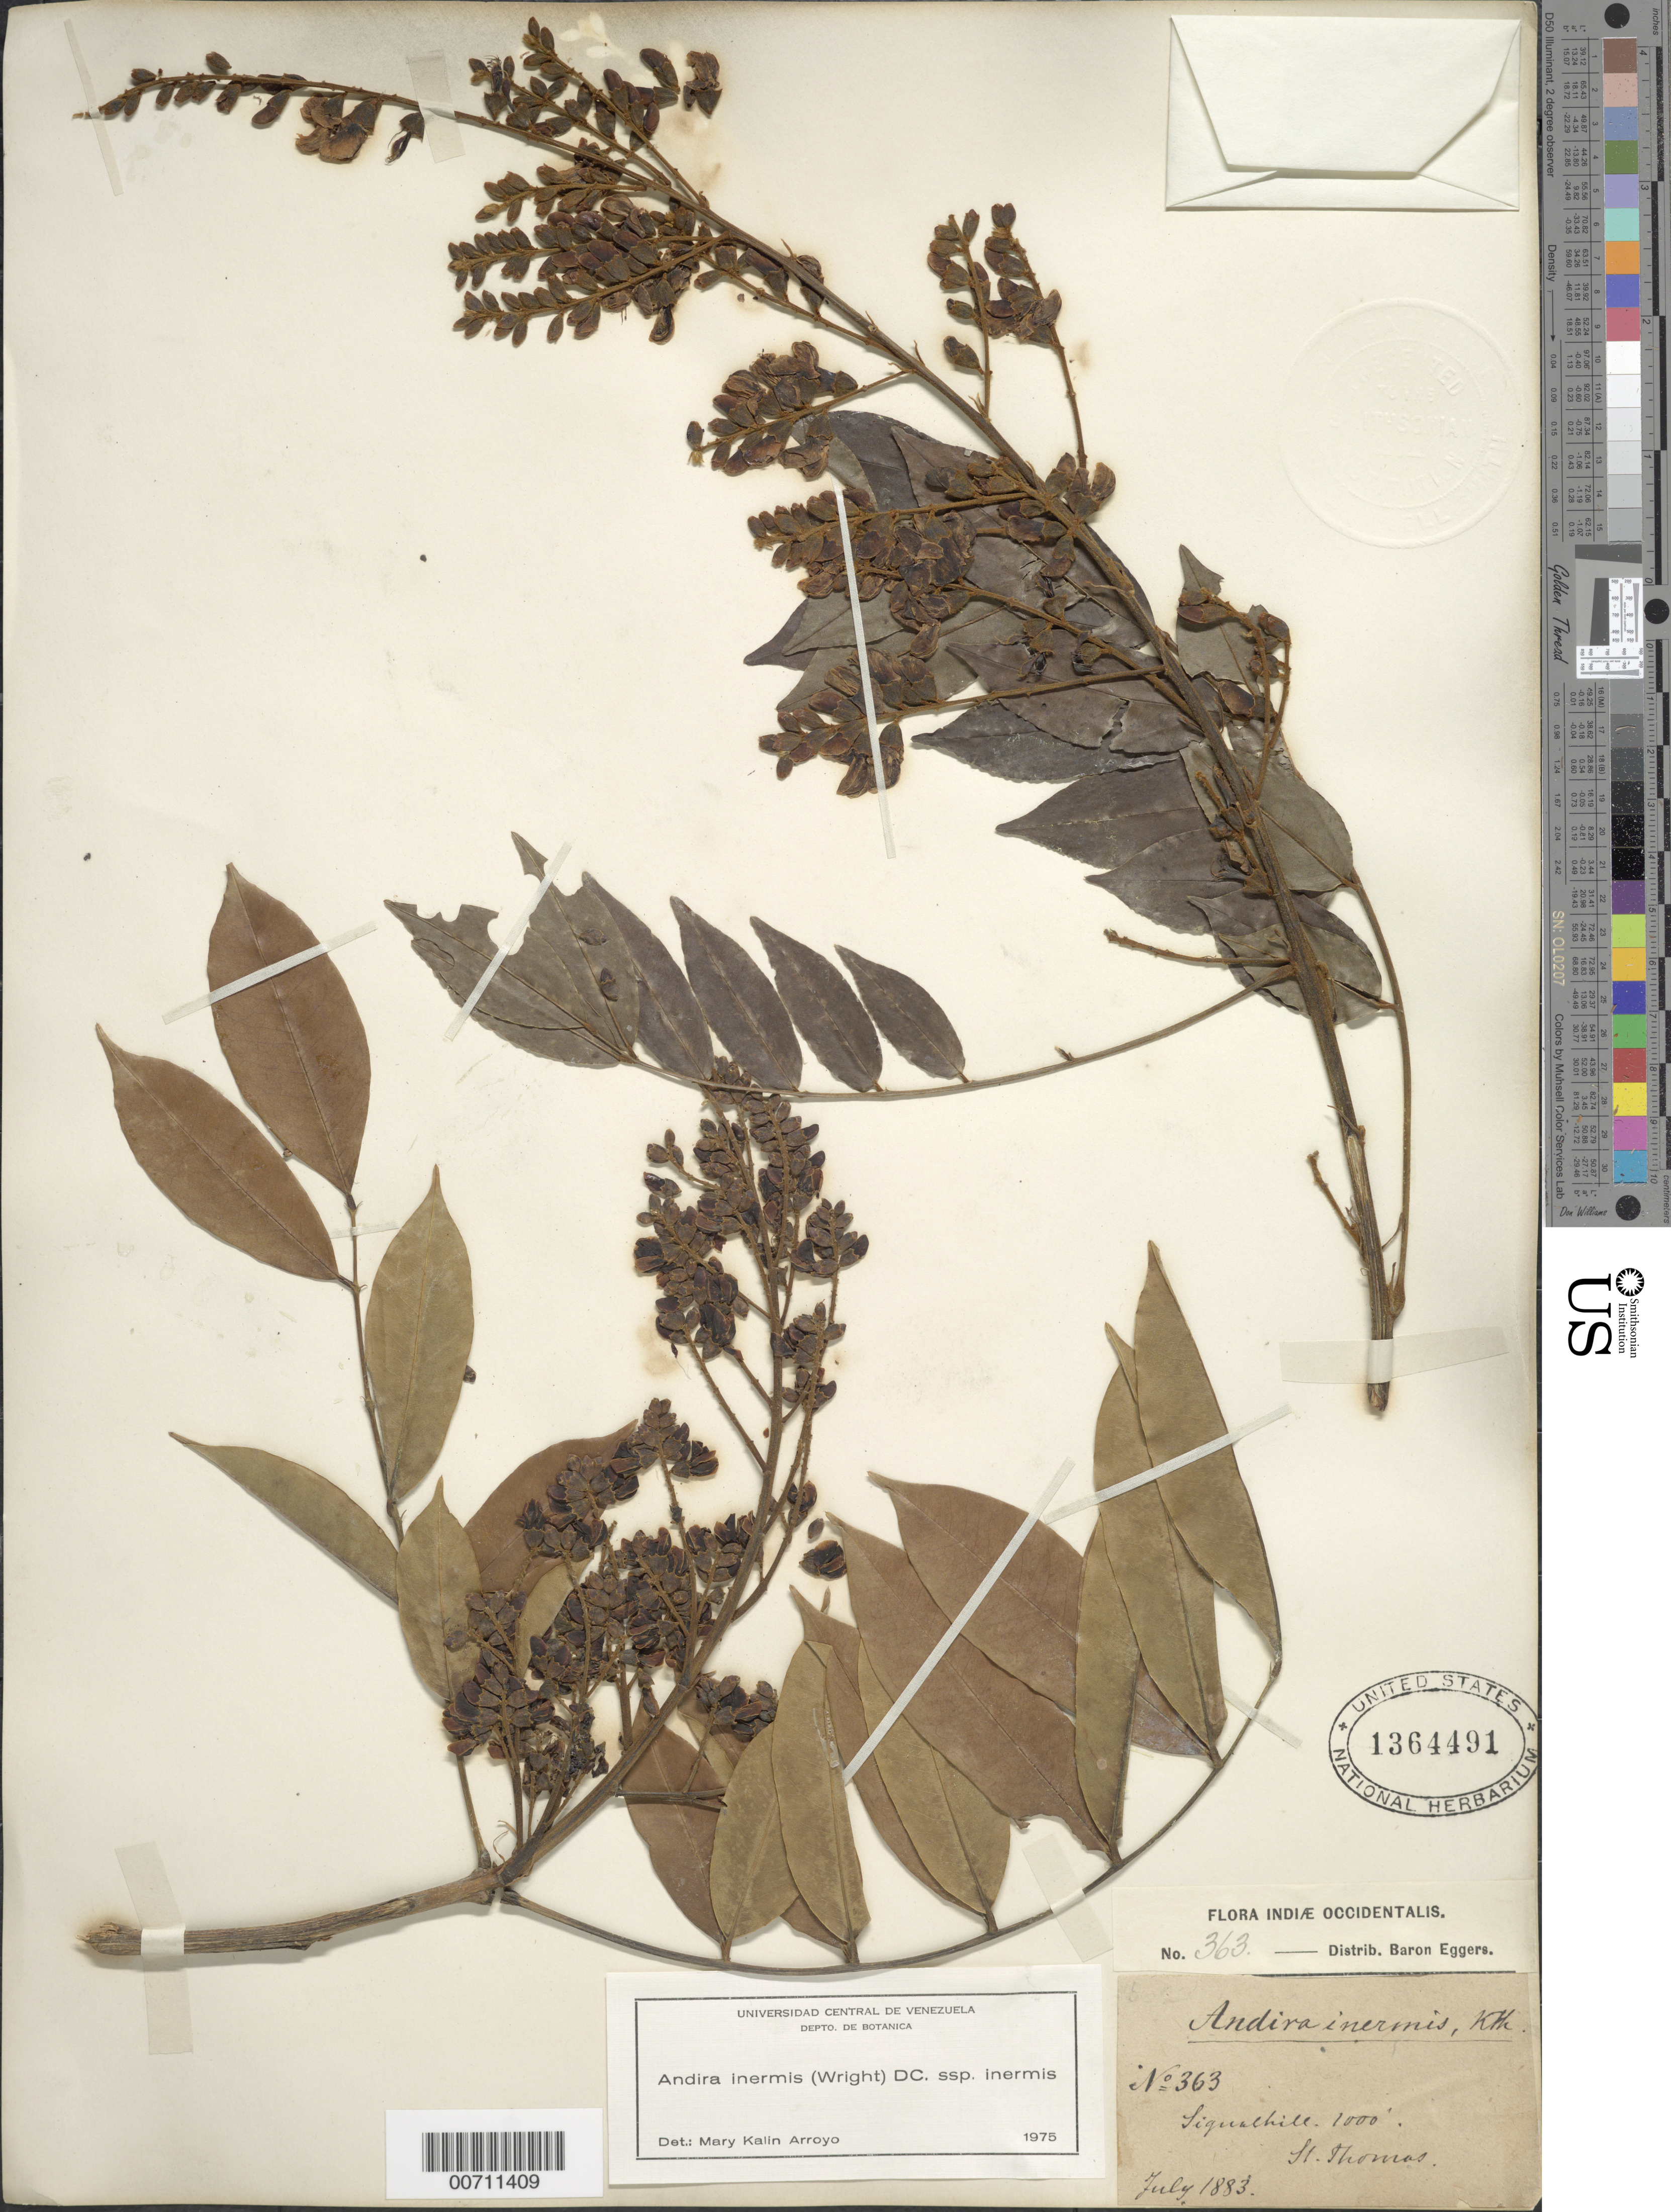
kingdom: Plantae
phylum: Tracheophyta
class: Magnoliopsida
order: Fabales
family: Fabaceae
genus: Andira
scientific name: Andira inermis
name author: (W. Wright) Kunth ex DC.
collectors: H. F. A. von Eggers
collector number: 363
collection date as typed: Jul 1883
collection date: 1883-07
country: U.S. Virgin Islands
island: St. Thomas Island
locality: Signalhill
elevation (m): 305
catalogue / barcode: US 1364491